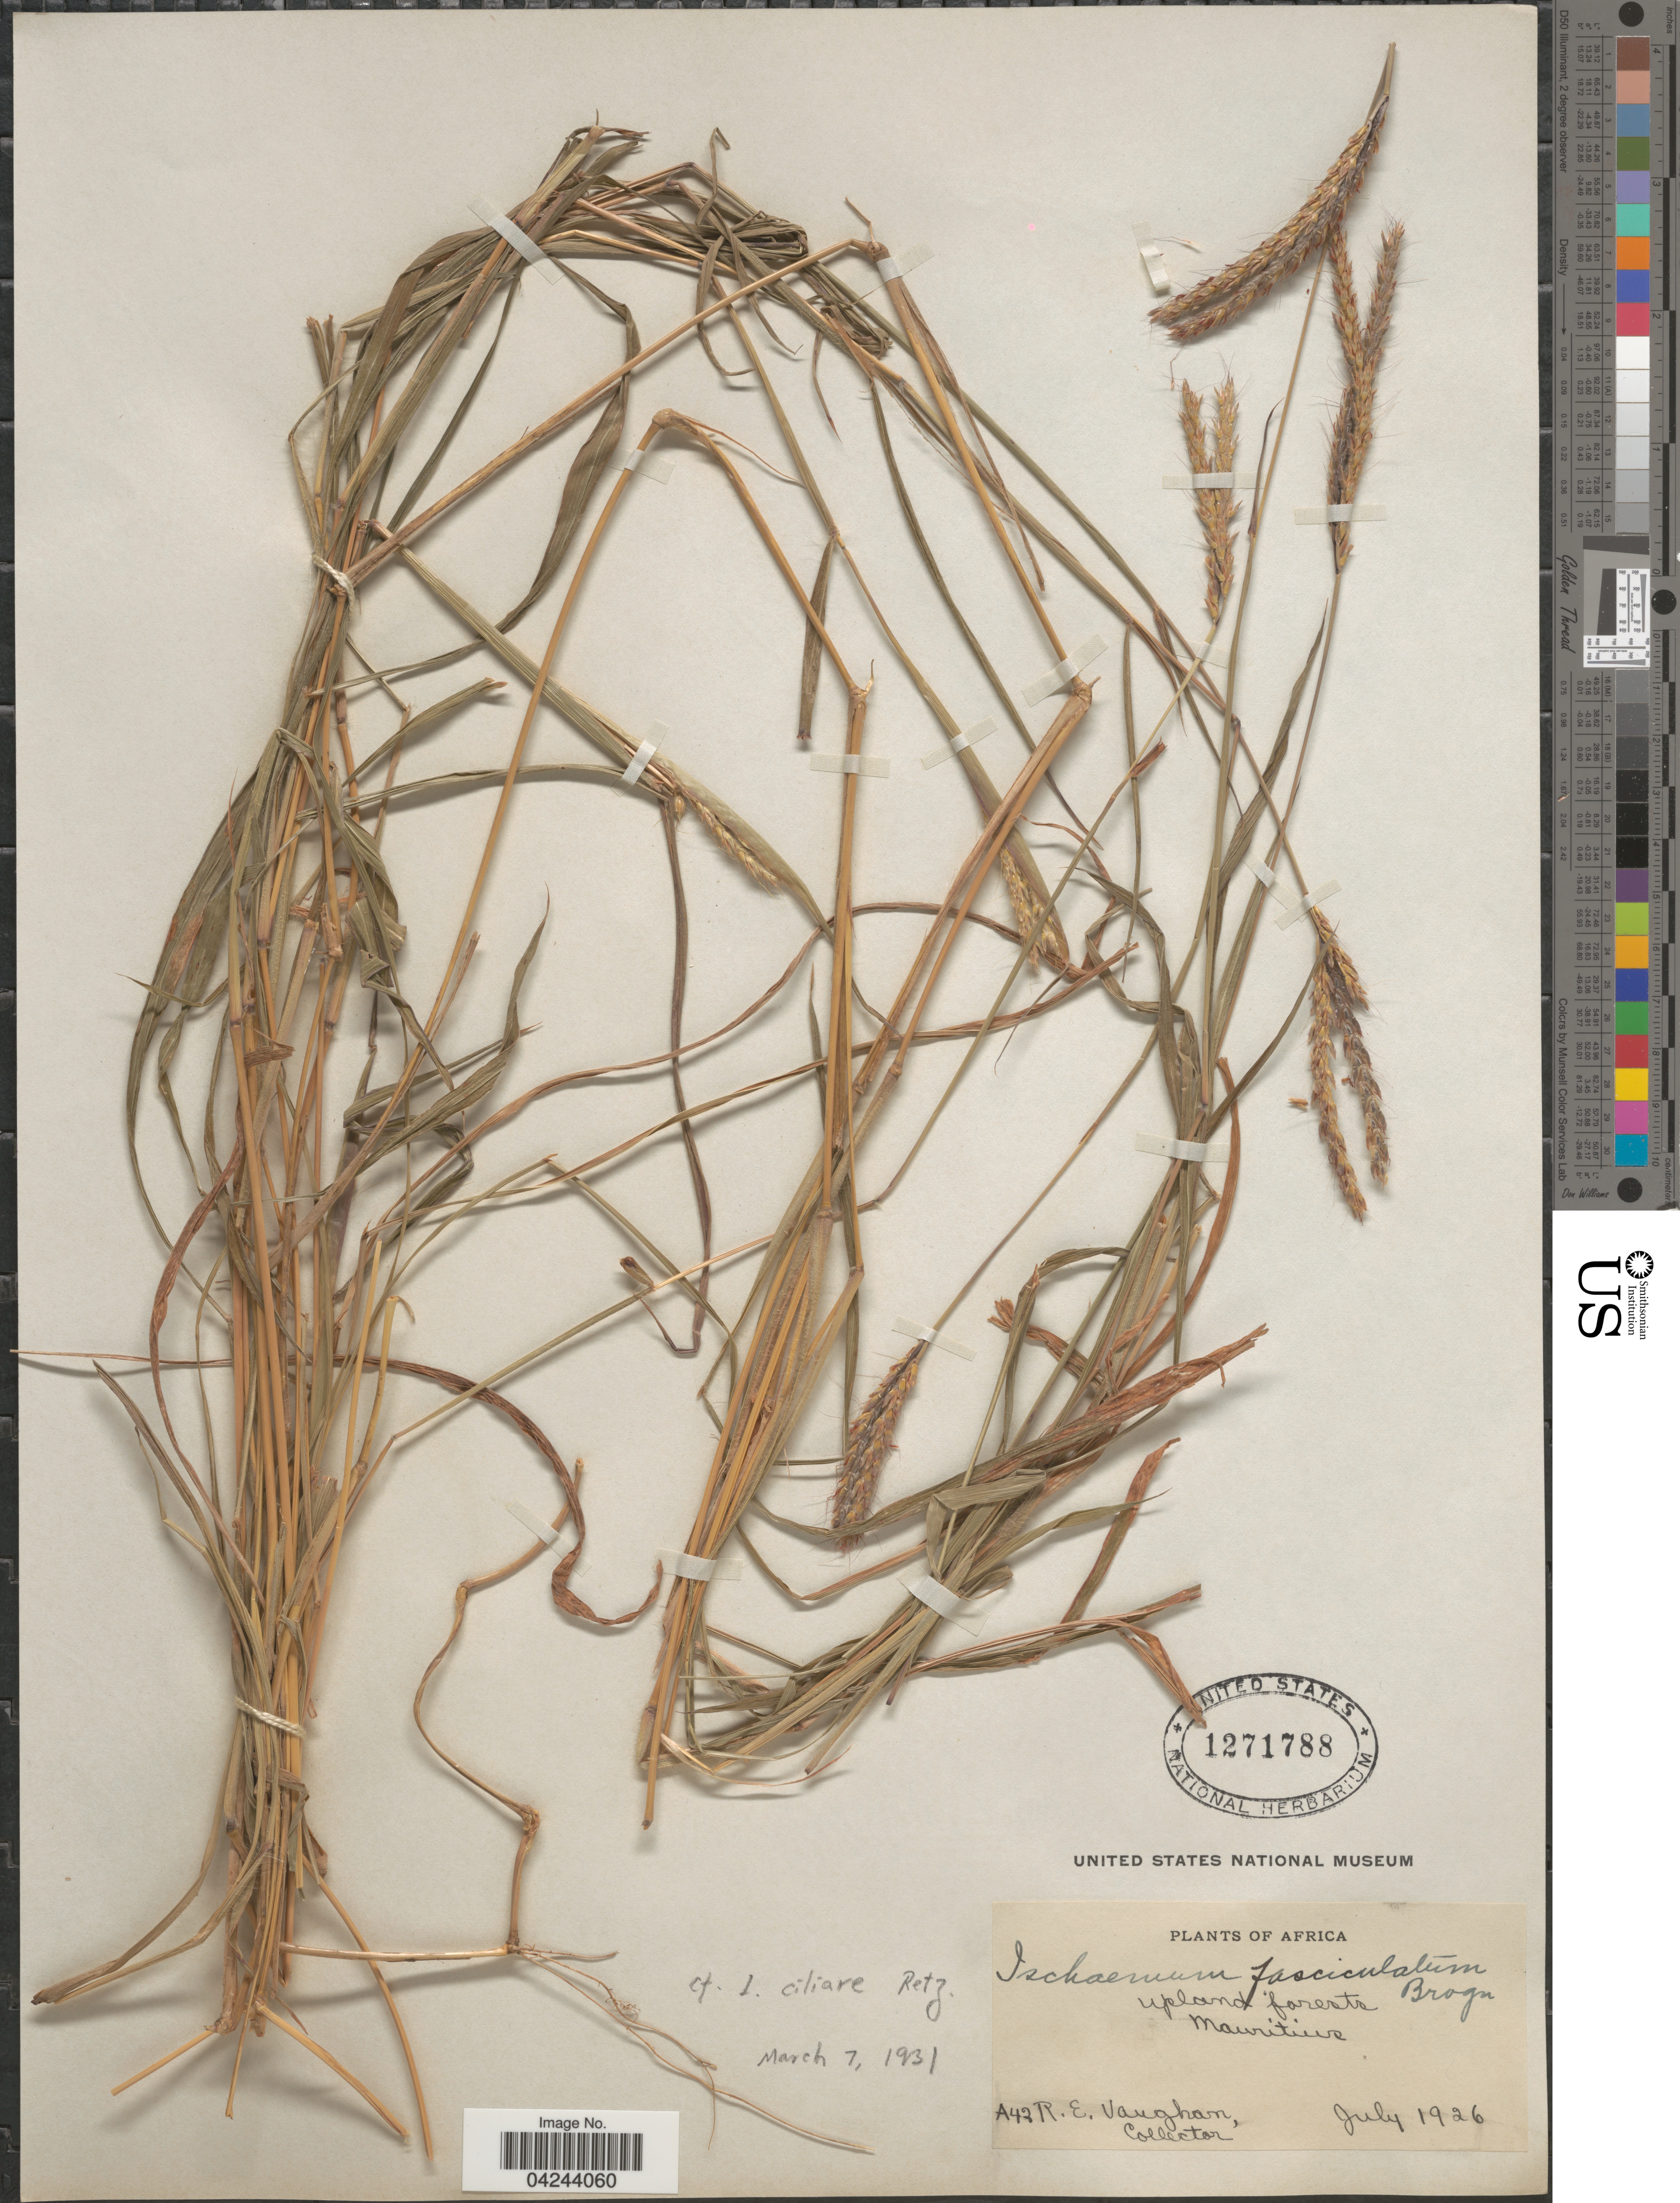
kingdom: Plantae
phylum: Tracheophyta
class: Liliopsida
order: Poales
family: Poaceae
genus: Ischaemum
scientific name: Ischaemum polystachyum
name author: J. Presl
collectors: R. Vaughan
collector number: A42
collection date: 1926-07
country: Mauritius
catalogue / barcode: US 1271788